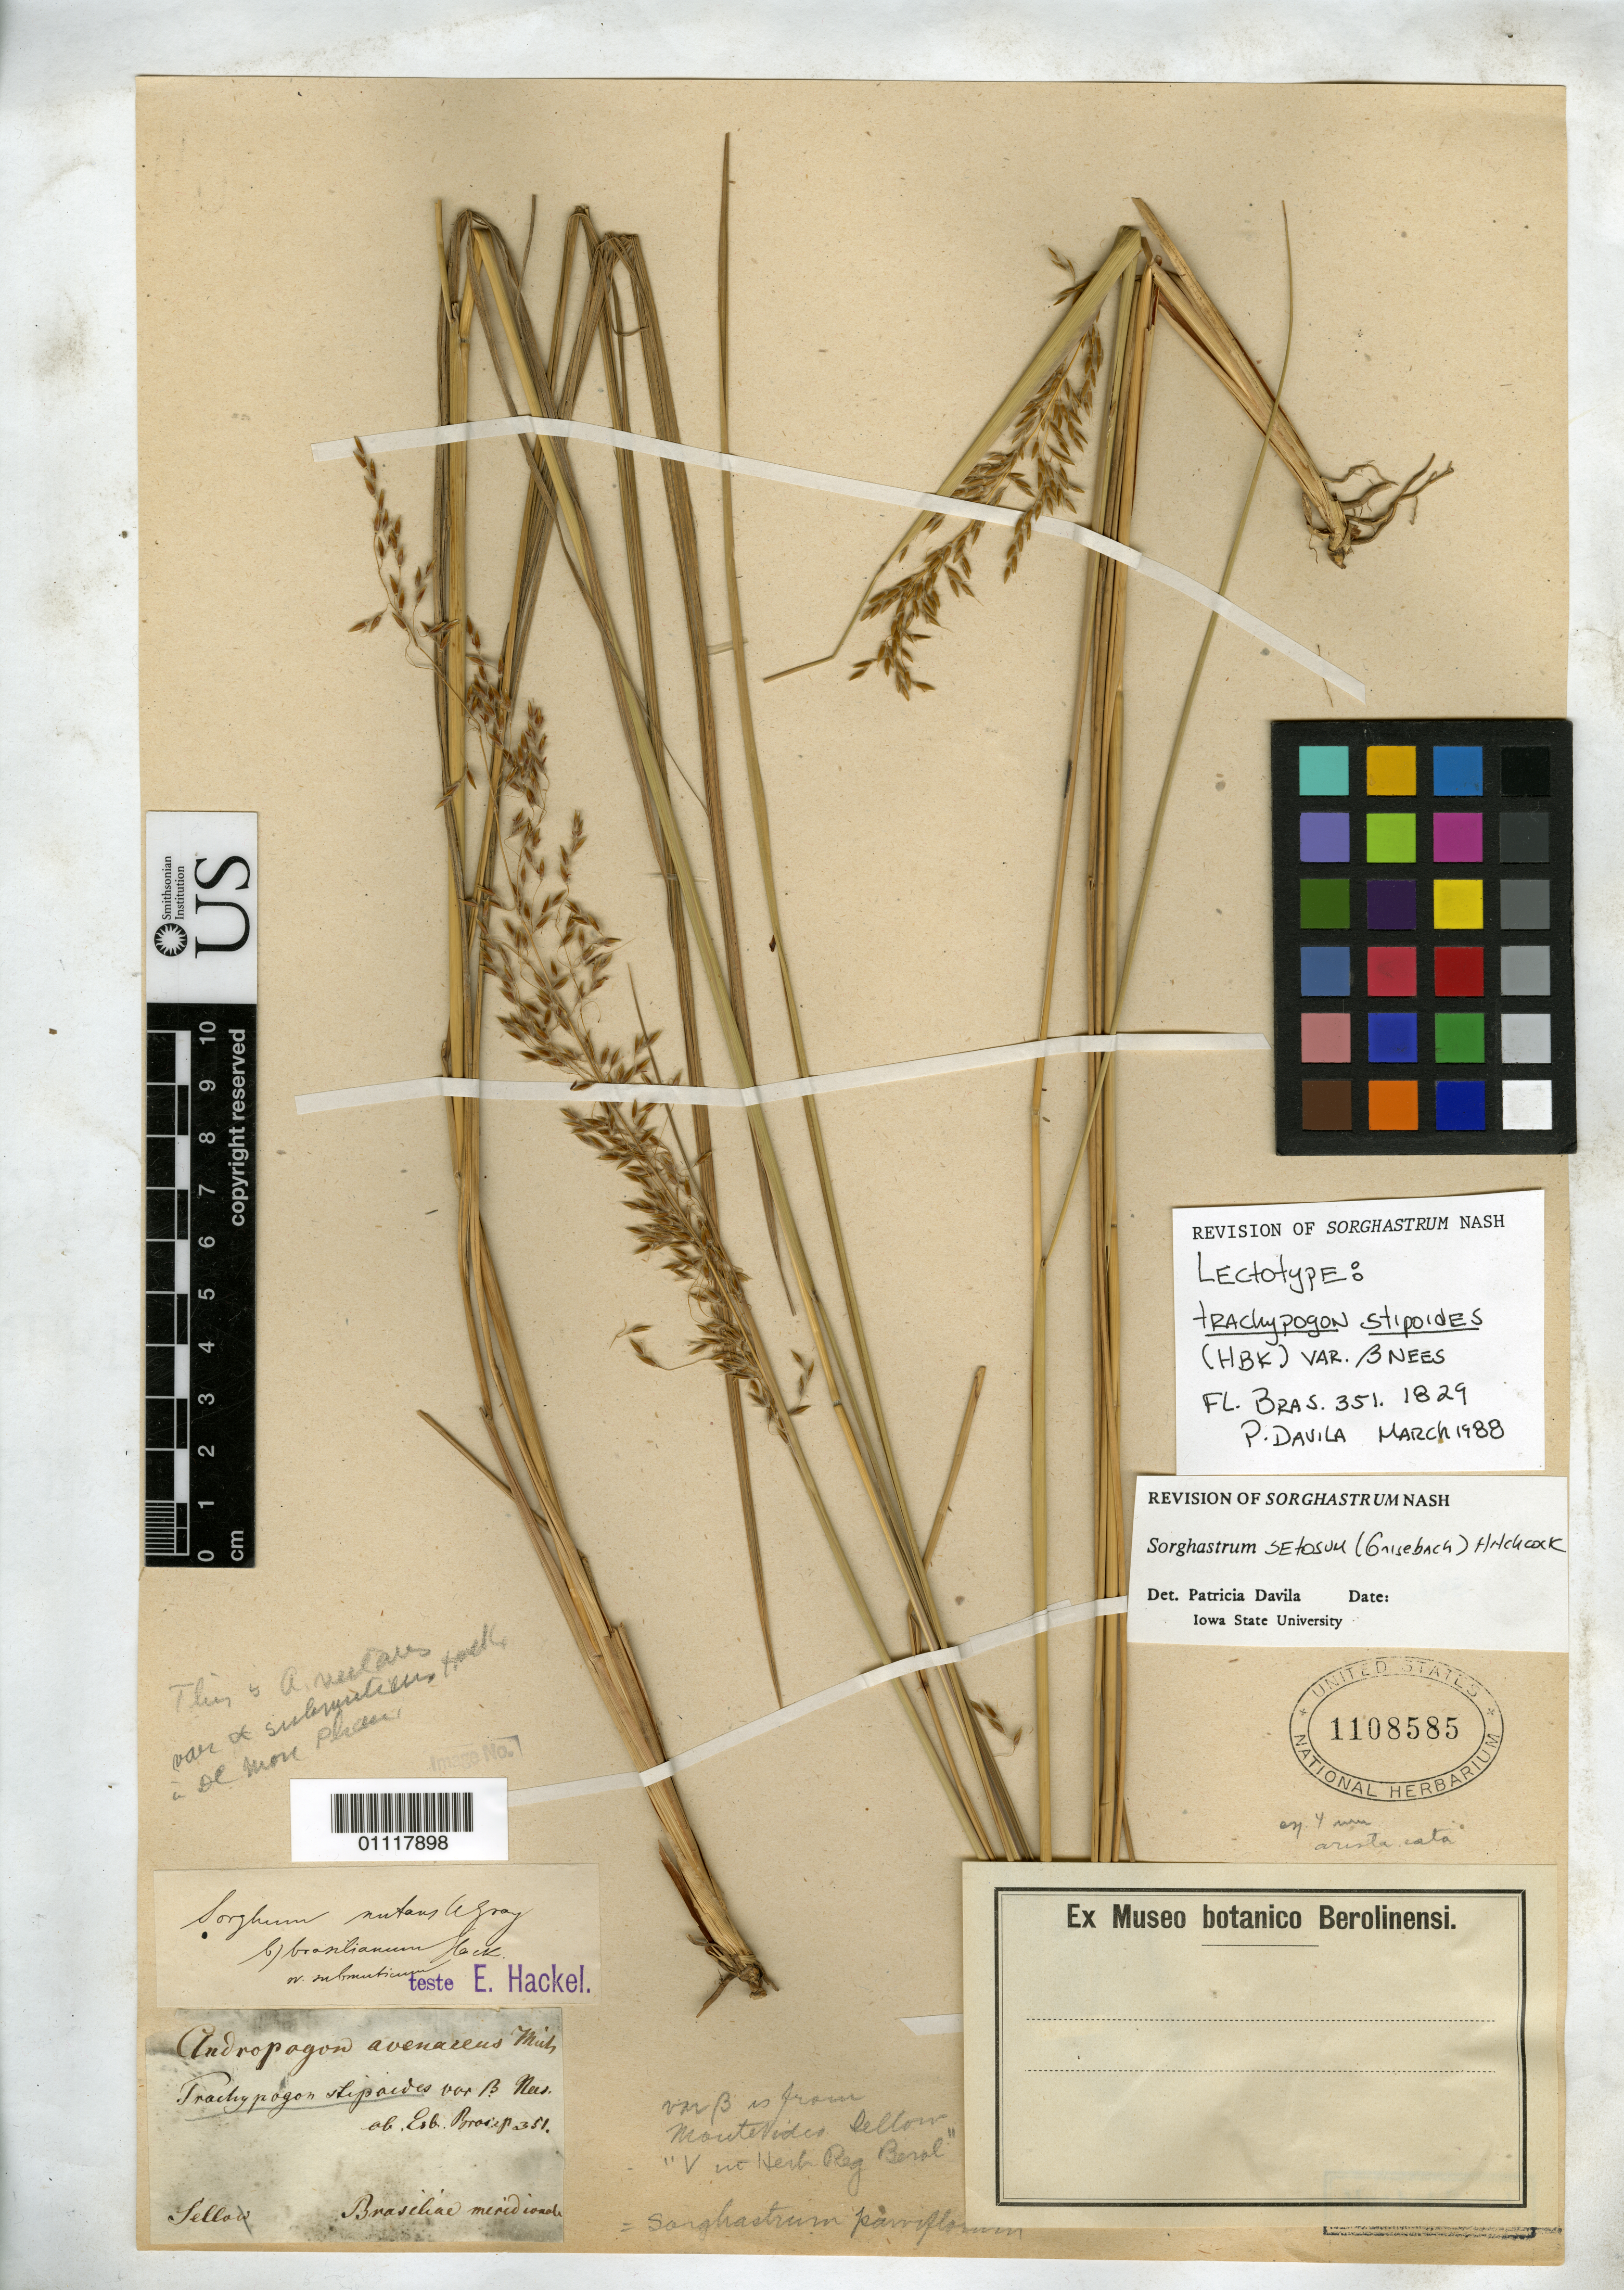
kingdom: Plantae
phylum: Tracheophyta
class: Liliopsida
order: Poales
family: Poaceae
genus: Sorghum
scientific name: Sorghum nutans var. submuticum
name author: Hack. in Mart.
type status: Syntype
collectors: F. Sellow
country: Brazil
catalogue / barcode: US 1108585